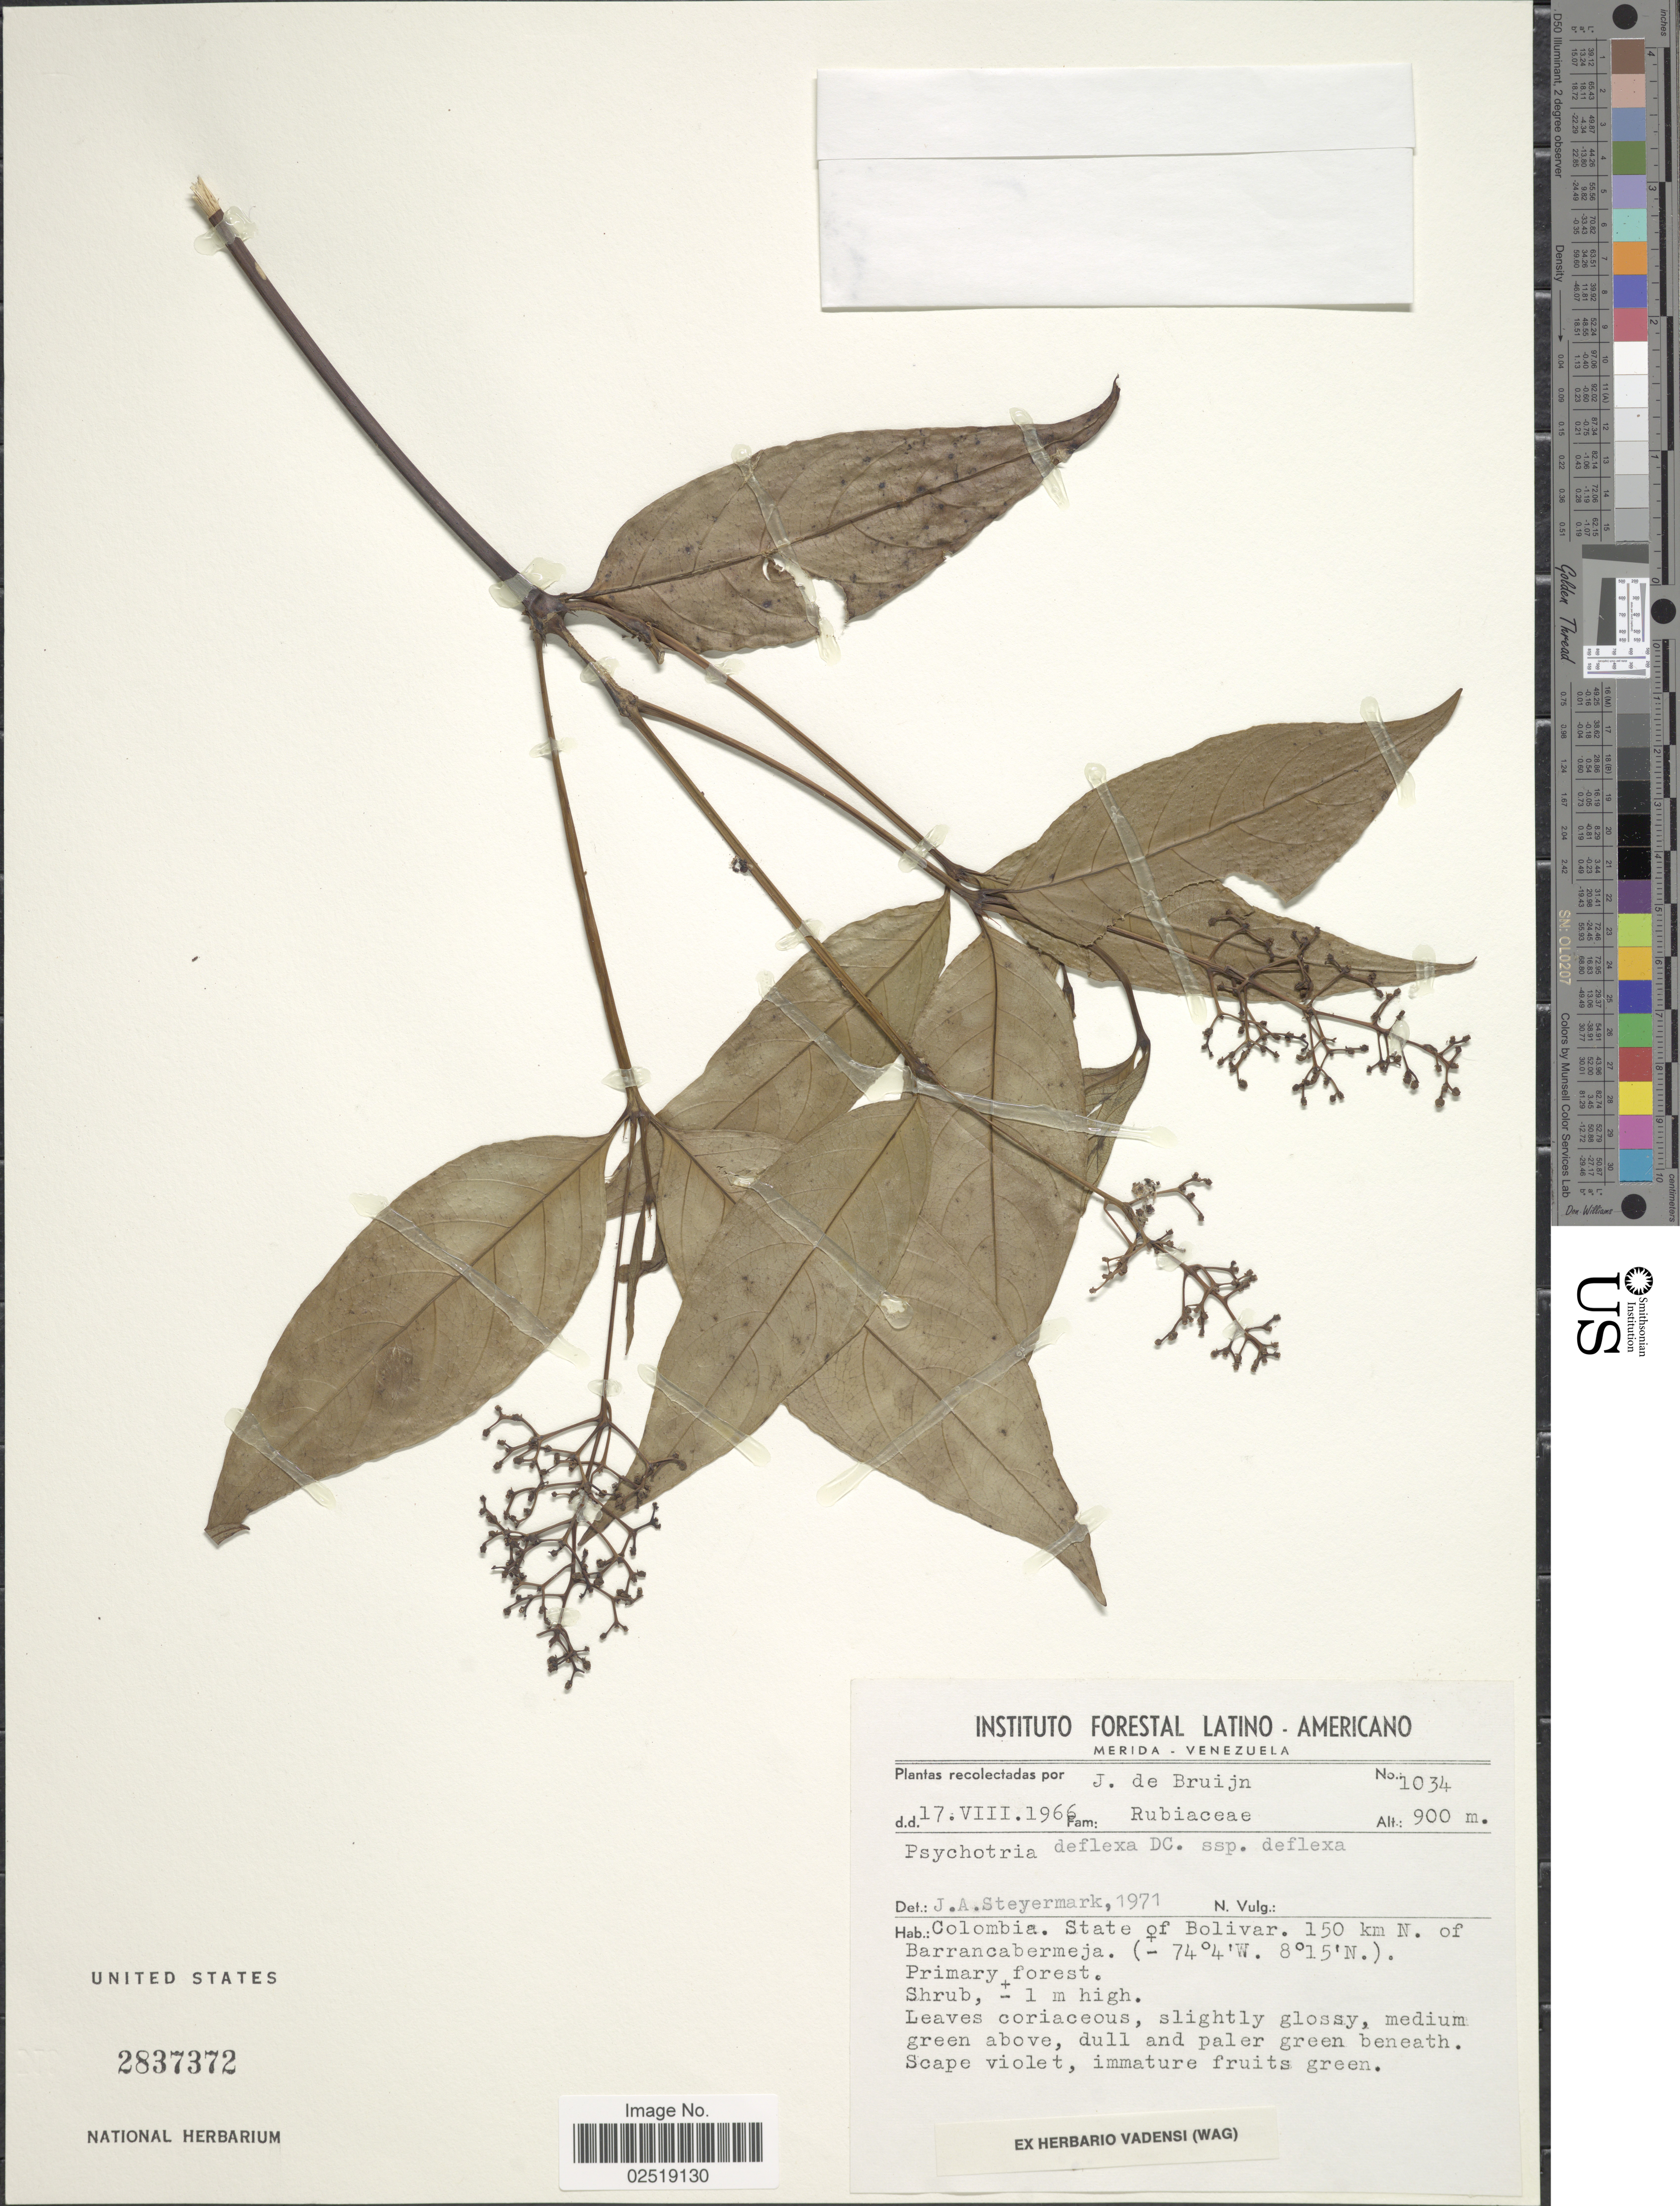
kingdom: Plantae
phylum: Tracheophyta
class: Magnoliopsida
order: Gentianales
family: Rubiaceae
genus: Psychotria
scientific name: Psychotria deflexa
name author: DC.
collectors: J. Bruijn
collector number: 1034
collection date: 1966-08-17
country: Colombia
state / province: Bolívar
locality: State of Bolivar. 150 km N. of Barrancabermeja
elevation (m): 900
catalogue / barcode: US 2837372